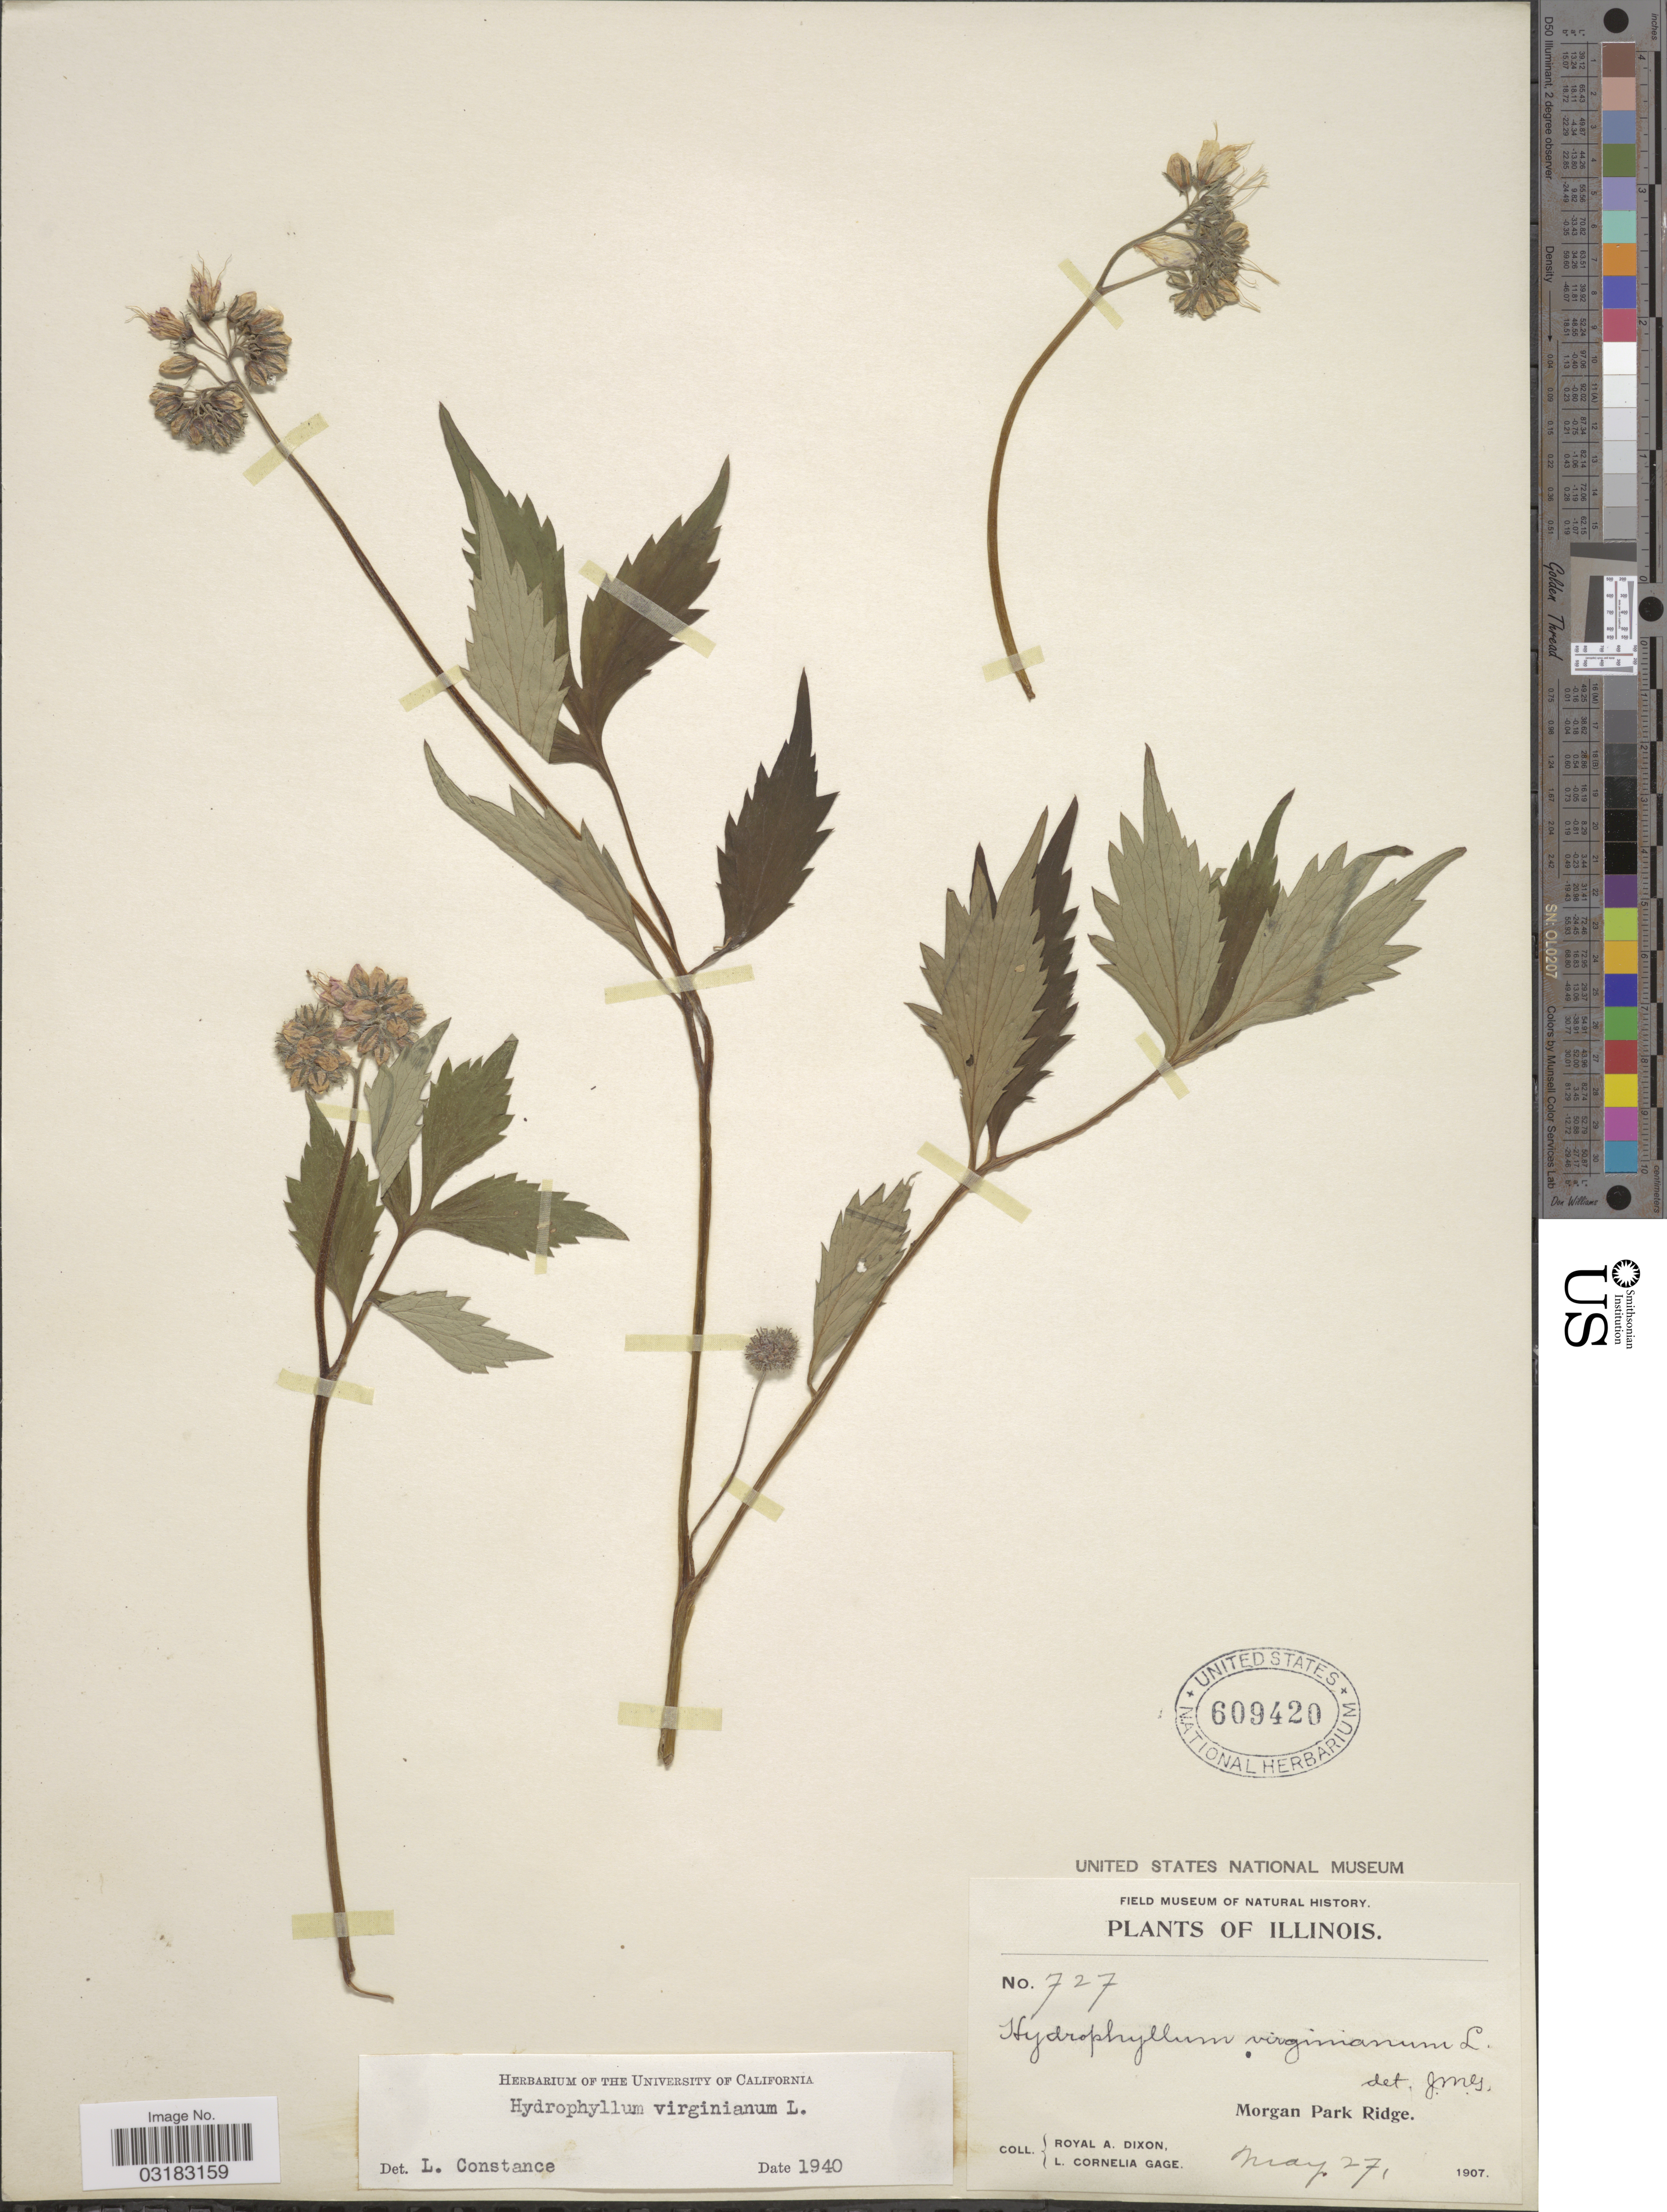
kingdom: Plantae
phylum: Tracheophyta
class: Magnoliopsida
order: Boraginales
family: Hydrophyllaceae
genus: Hydrophyllum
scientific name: Hydrophyllum virginianum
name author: L.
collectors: R. A. Dixon & L. Gage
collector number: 727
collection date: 1907-05-27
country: United States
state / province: Illinois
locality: Morgan Park Ridge.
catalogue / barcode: US 609420